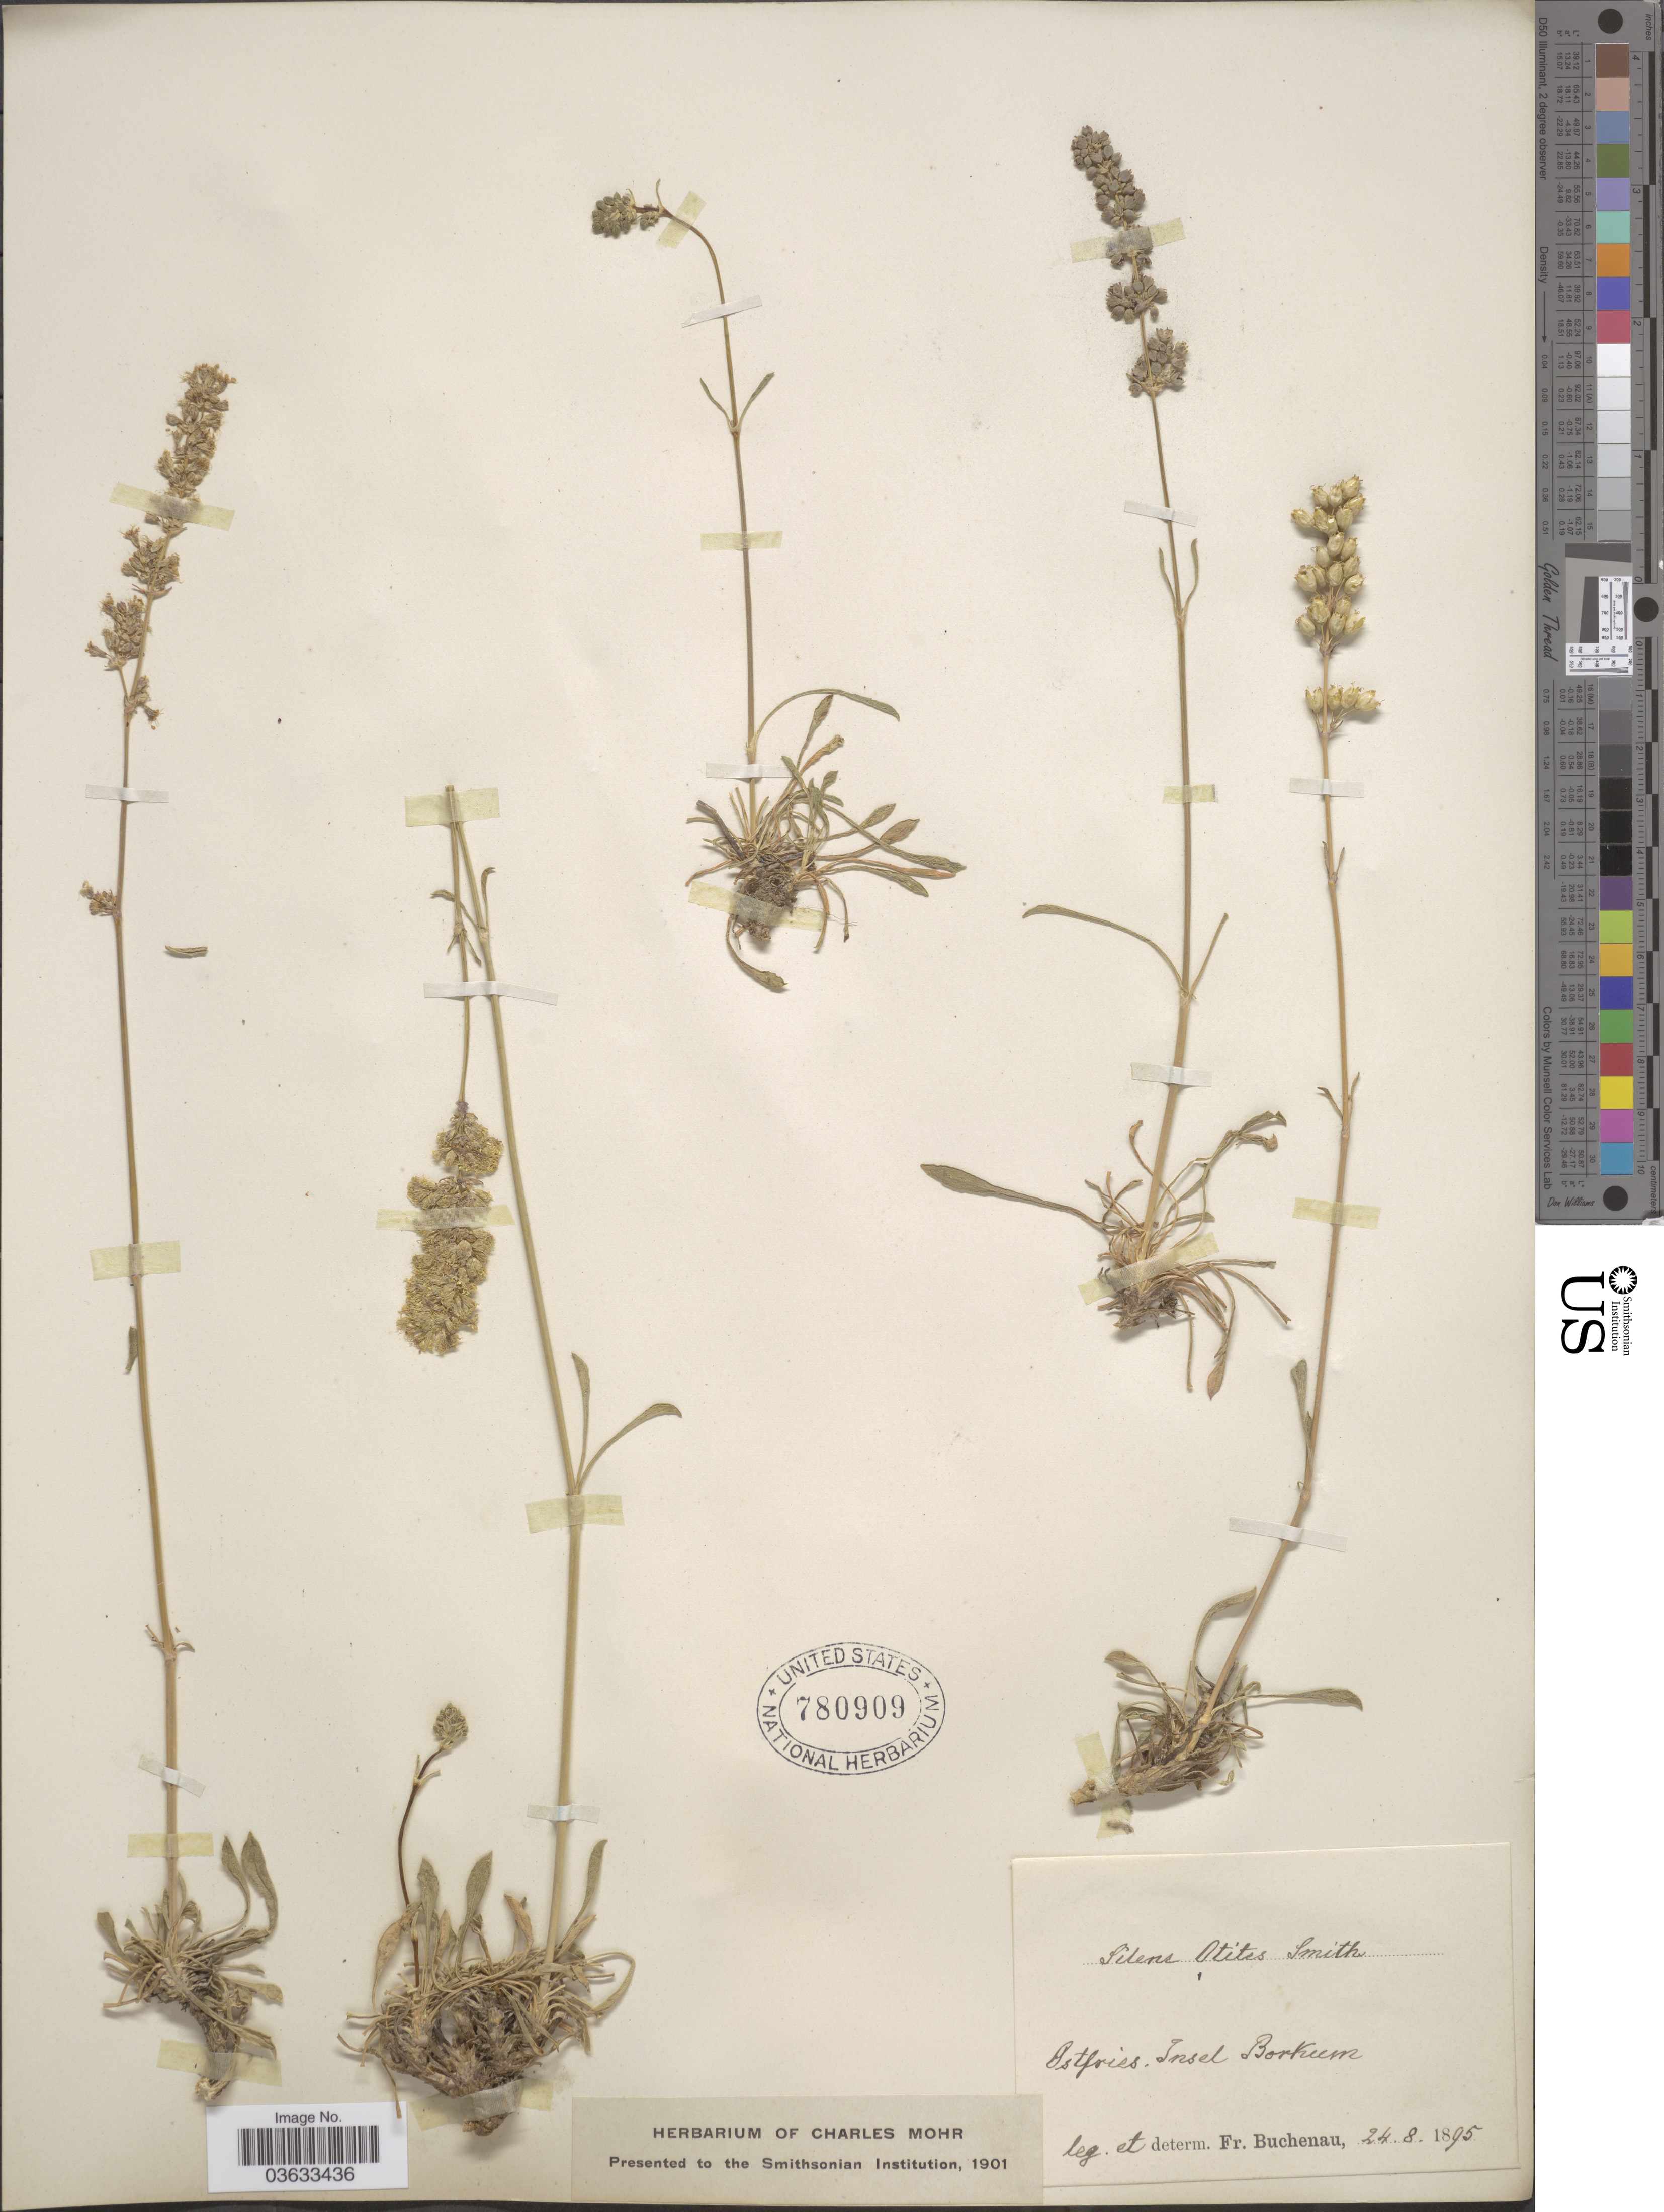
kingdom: Plantae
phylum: Tracheophyta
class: Magnoliopsida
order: Caryophyllales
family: Caryophyllaceae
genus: Silene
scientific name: Silene otites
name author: (L.) Wibel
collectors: F. Buchenau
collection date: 1895-08-24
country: Germany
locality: Ostfries. Insel Borkum.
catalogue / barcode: US 780909